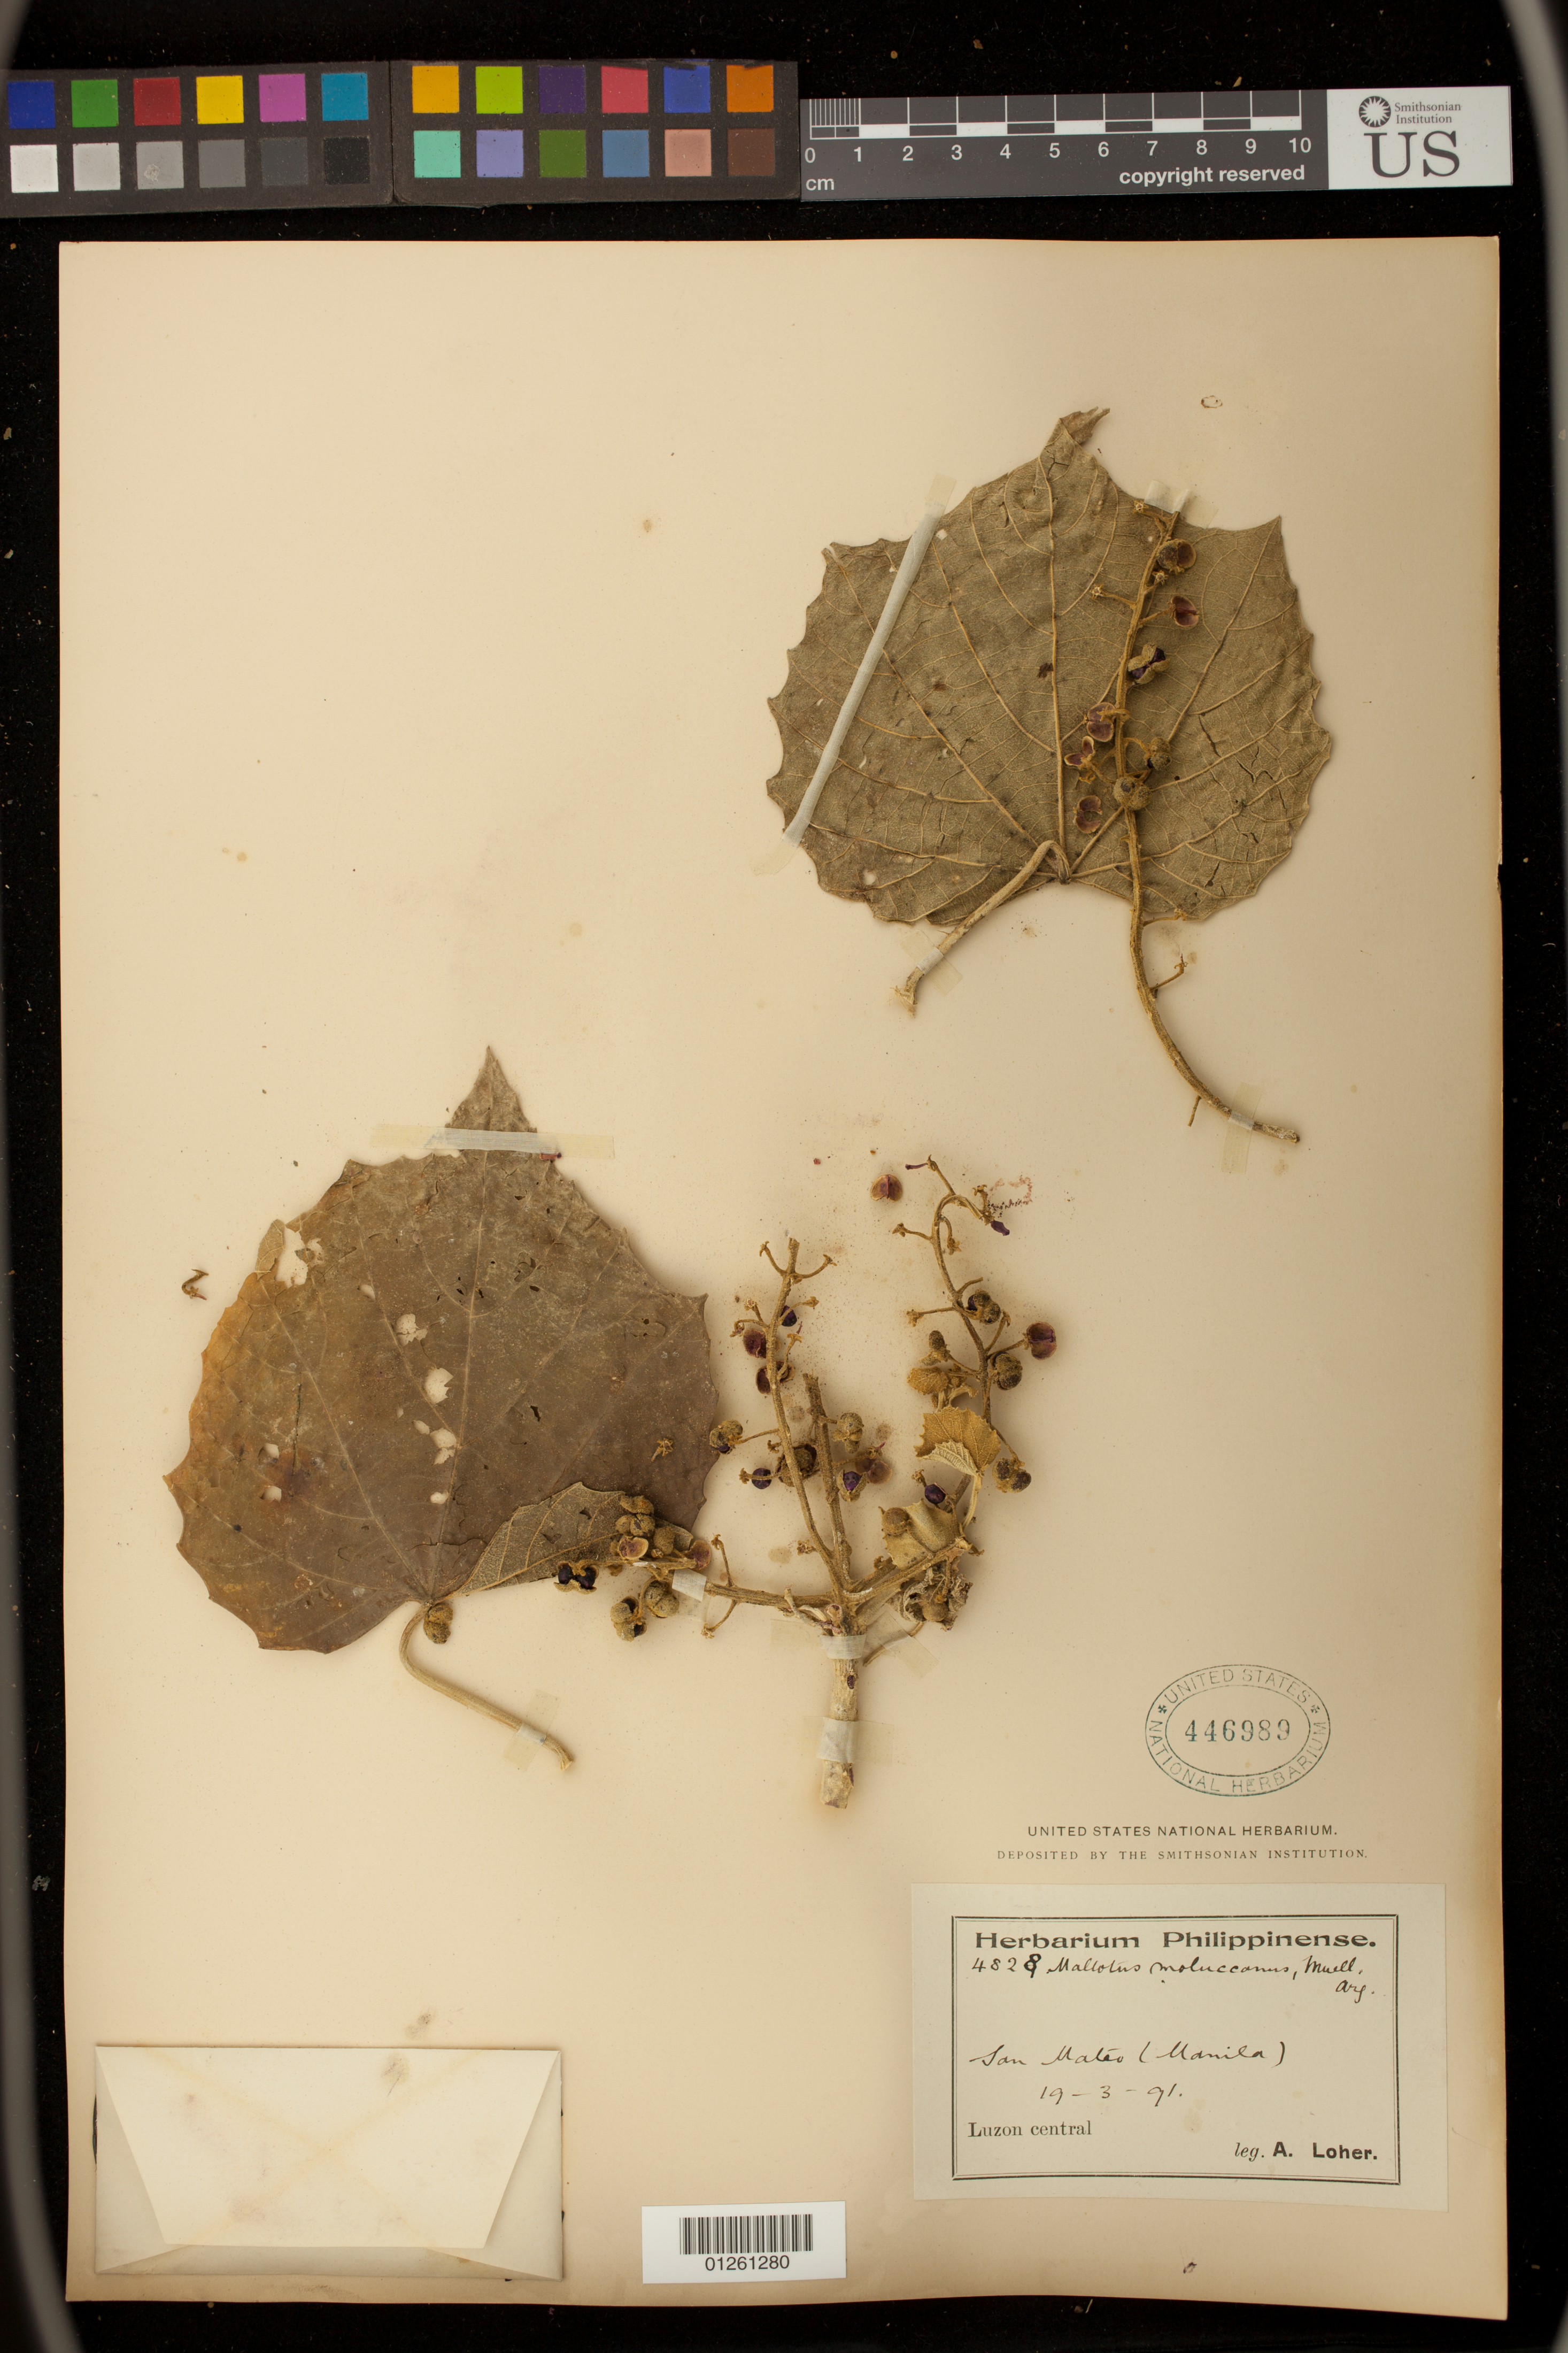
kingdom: Plantae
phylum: Tracheophyta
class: Magnoliopsida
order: Malpighiales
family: Euphorbiaceae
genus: Melanolepis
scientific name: Melanolepis multiglandulosa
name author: (Reinw. ex Blume) Rchb. f. & Zoll.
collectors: A. Loher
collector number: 4828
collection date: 1891-03-19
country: Philippines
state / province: Calabarzon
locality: San Mateo (Manila). Luzon central.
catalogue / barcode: US 446989